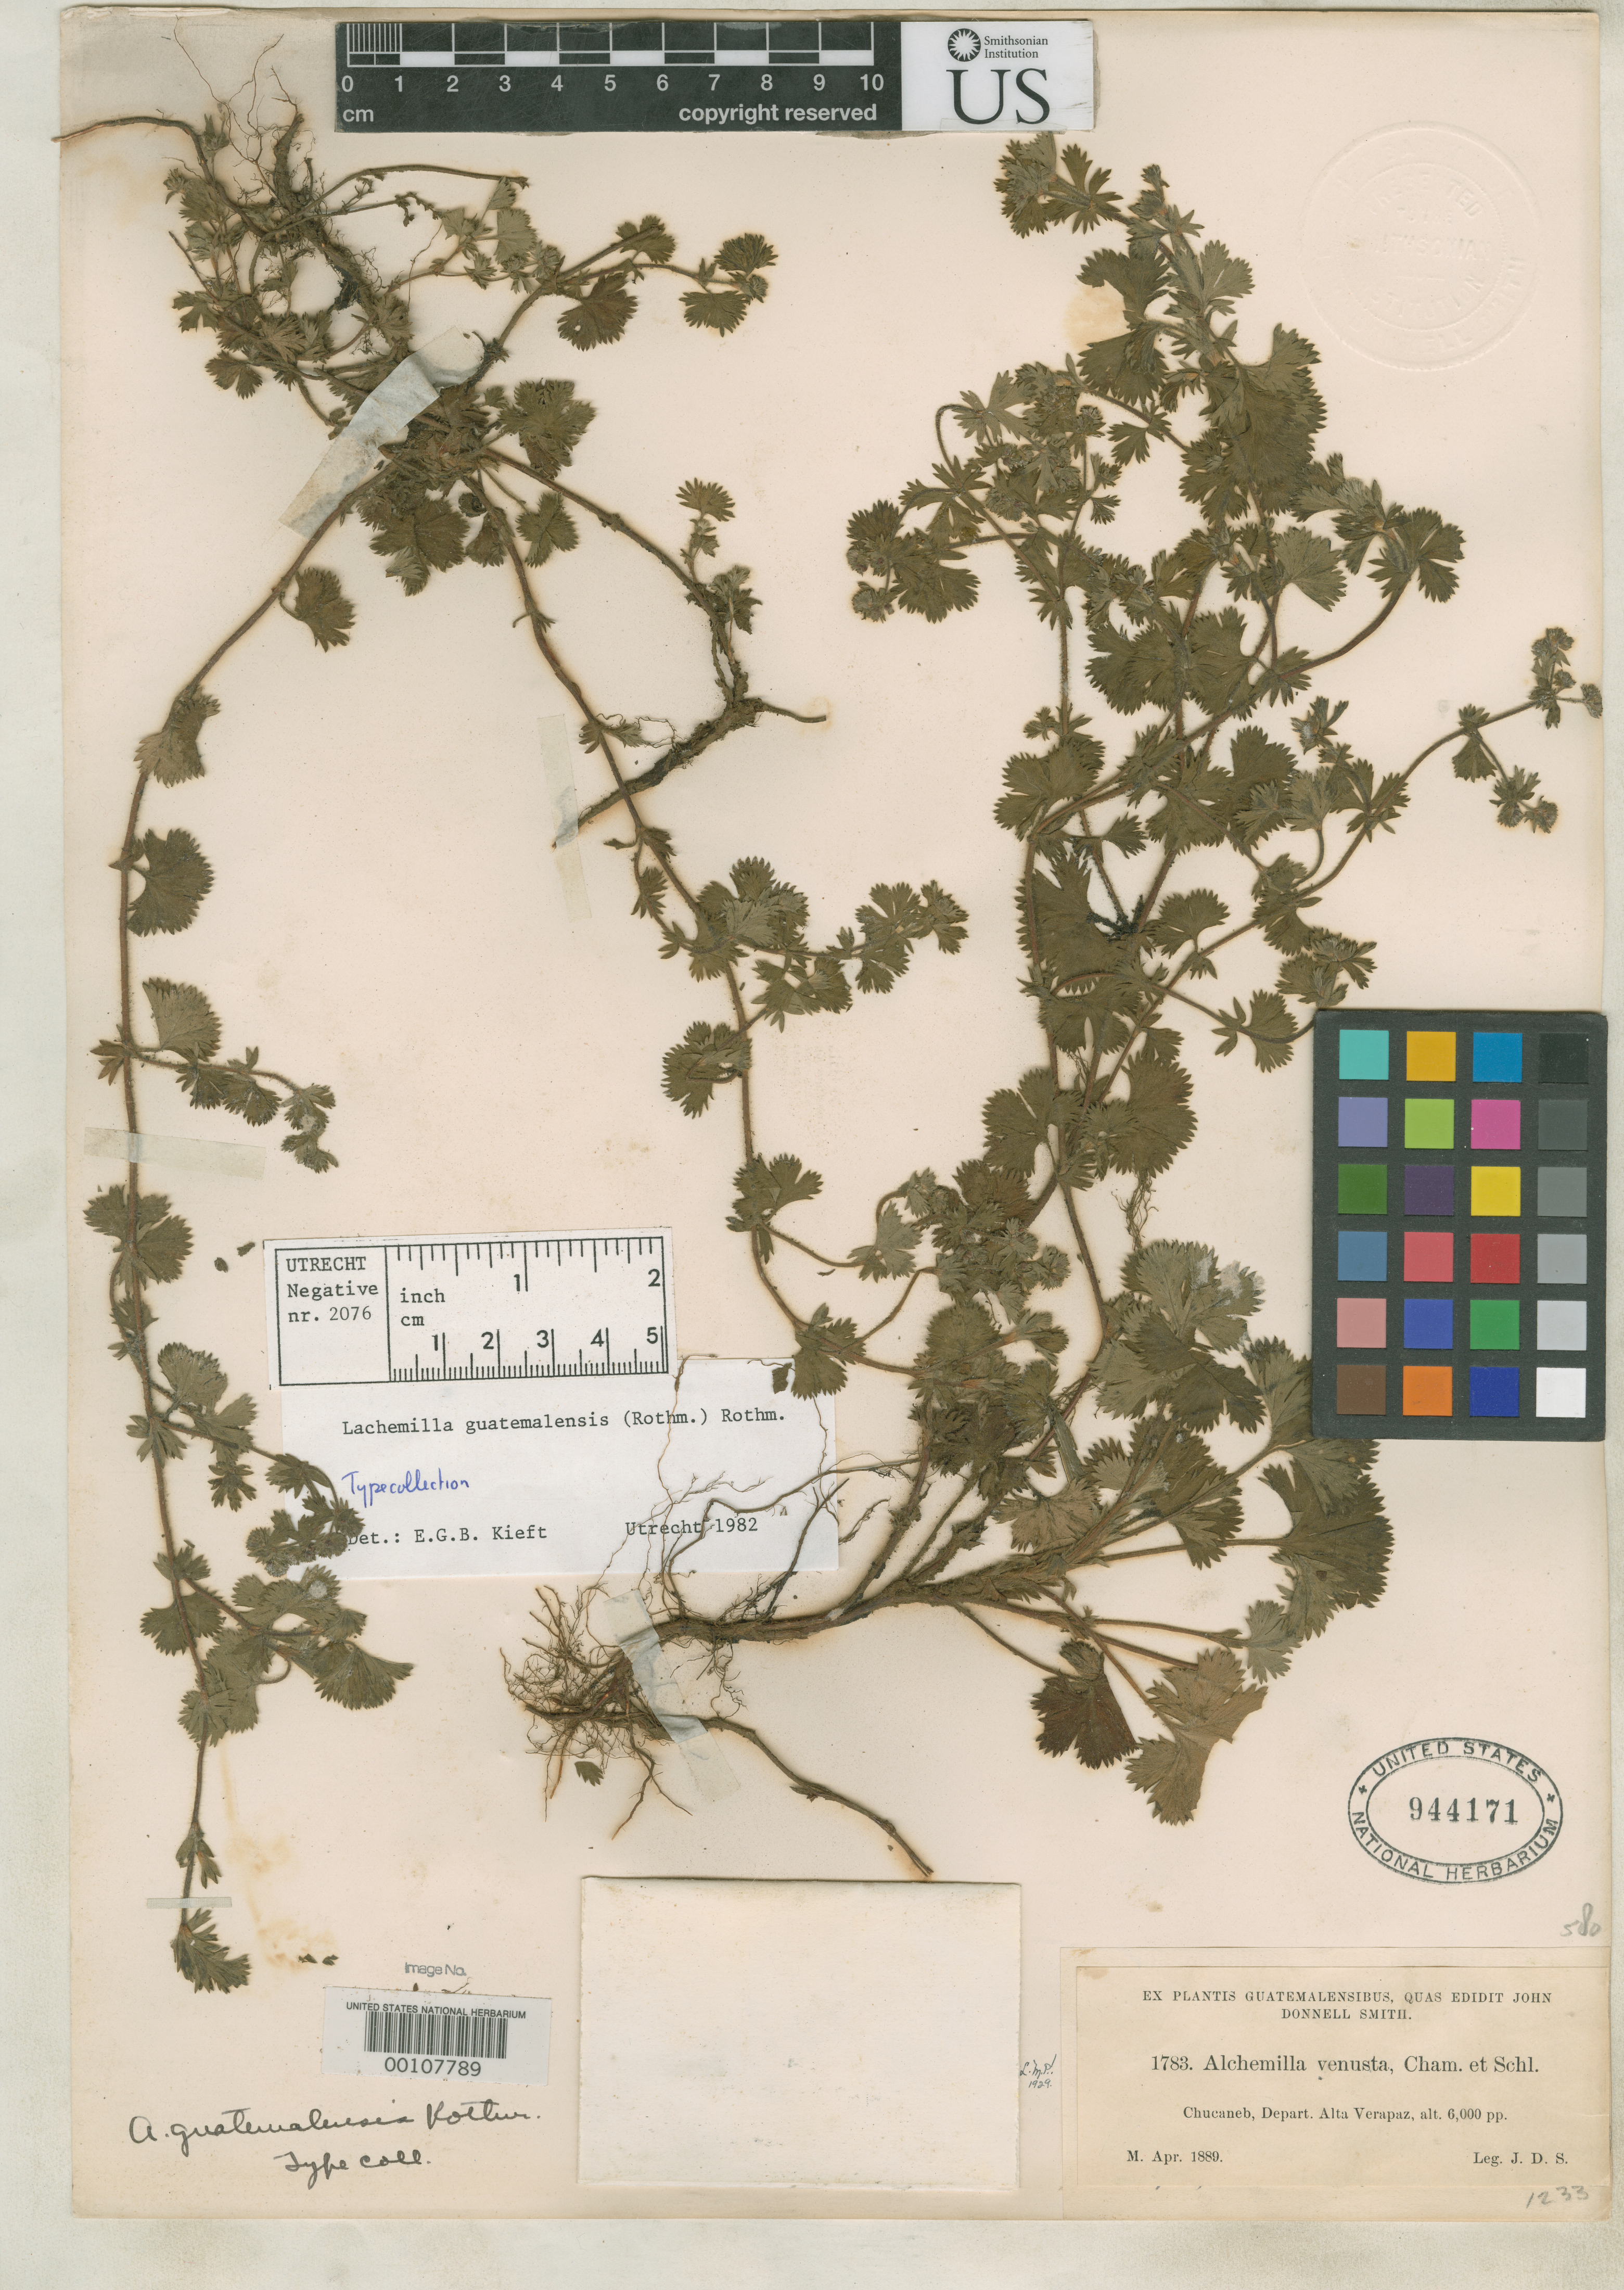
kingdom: Plantae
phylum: Tracheophyta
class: Magnoliopsida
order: Rosales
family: Rosaceae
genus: Alchemilla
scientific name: Alchemilla guatemalensis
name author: Rothmaler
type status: Isotype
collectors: J. Donnell Smith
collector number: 1783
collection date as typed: Apr 1889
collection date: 1889-04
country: Guatemala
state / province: Alta Verapaz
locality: Chucanep.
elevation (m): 1829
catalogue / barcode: US 944171